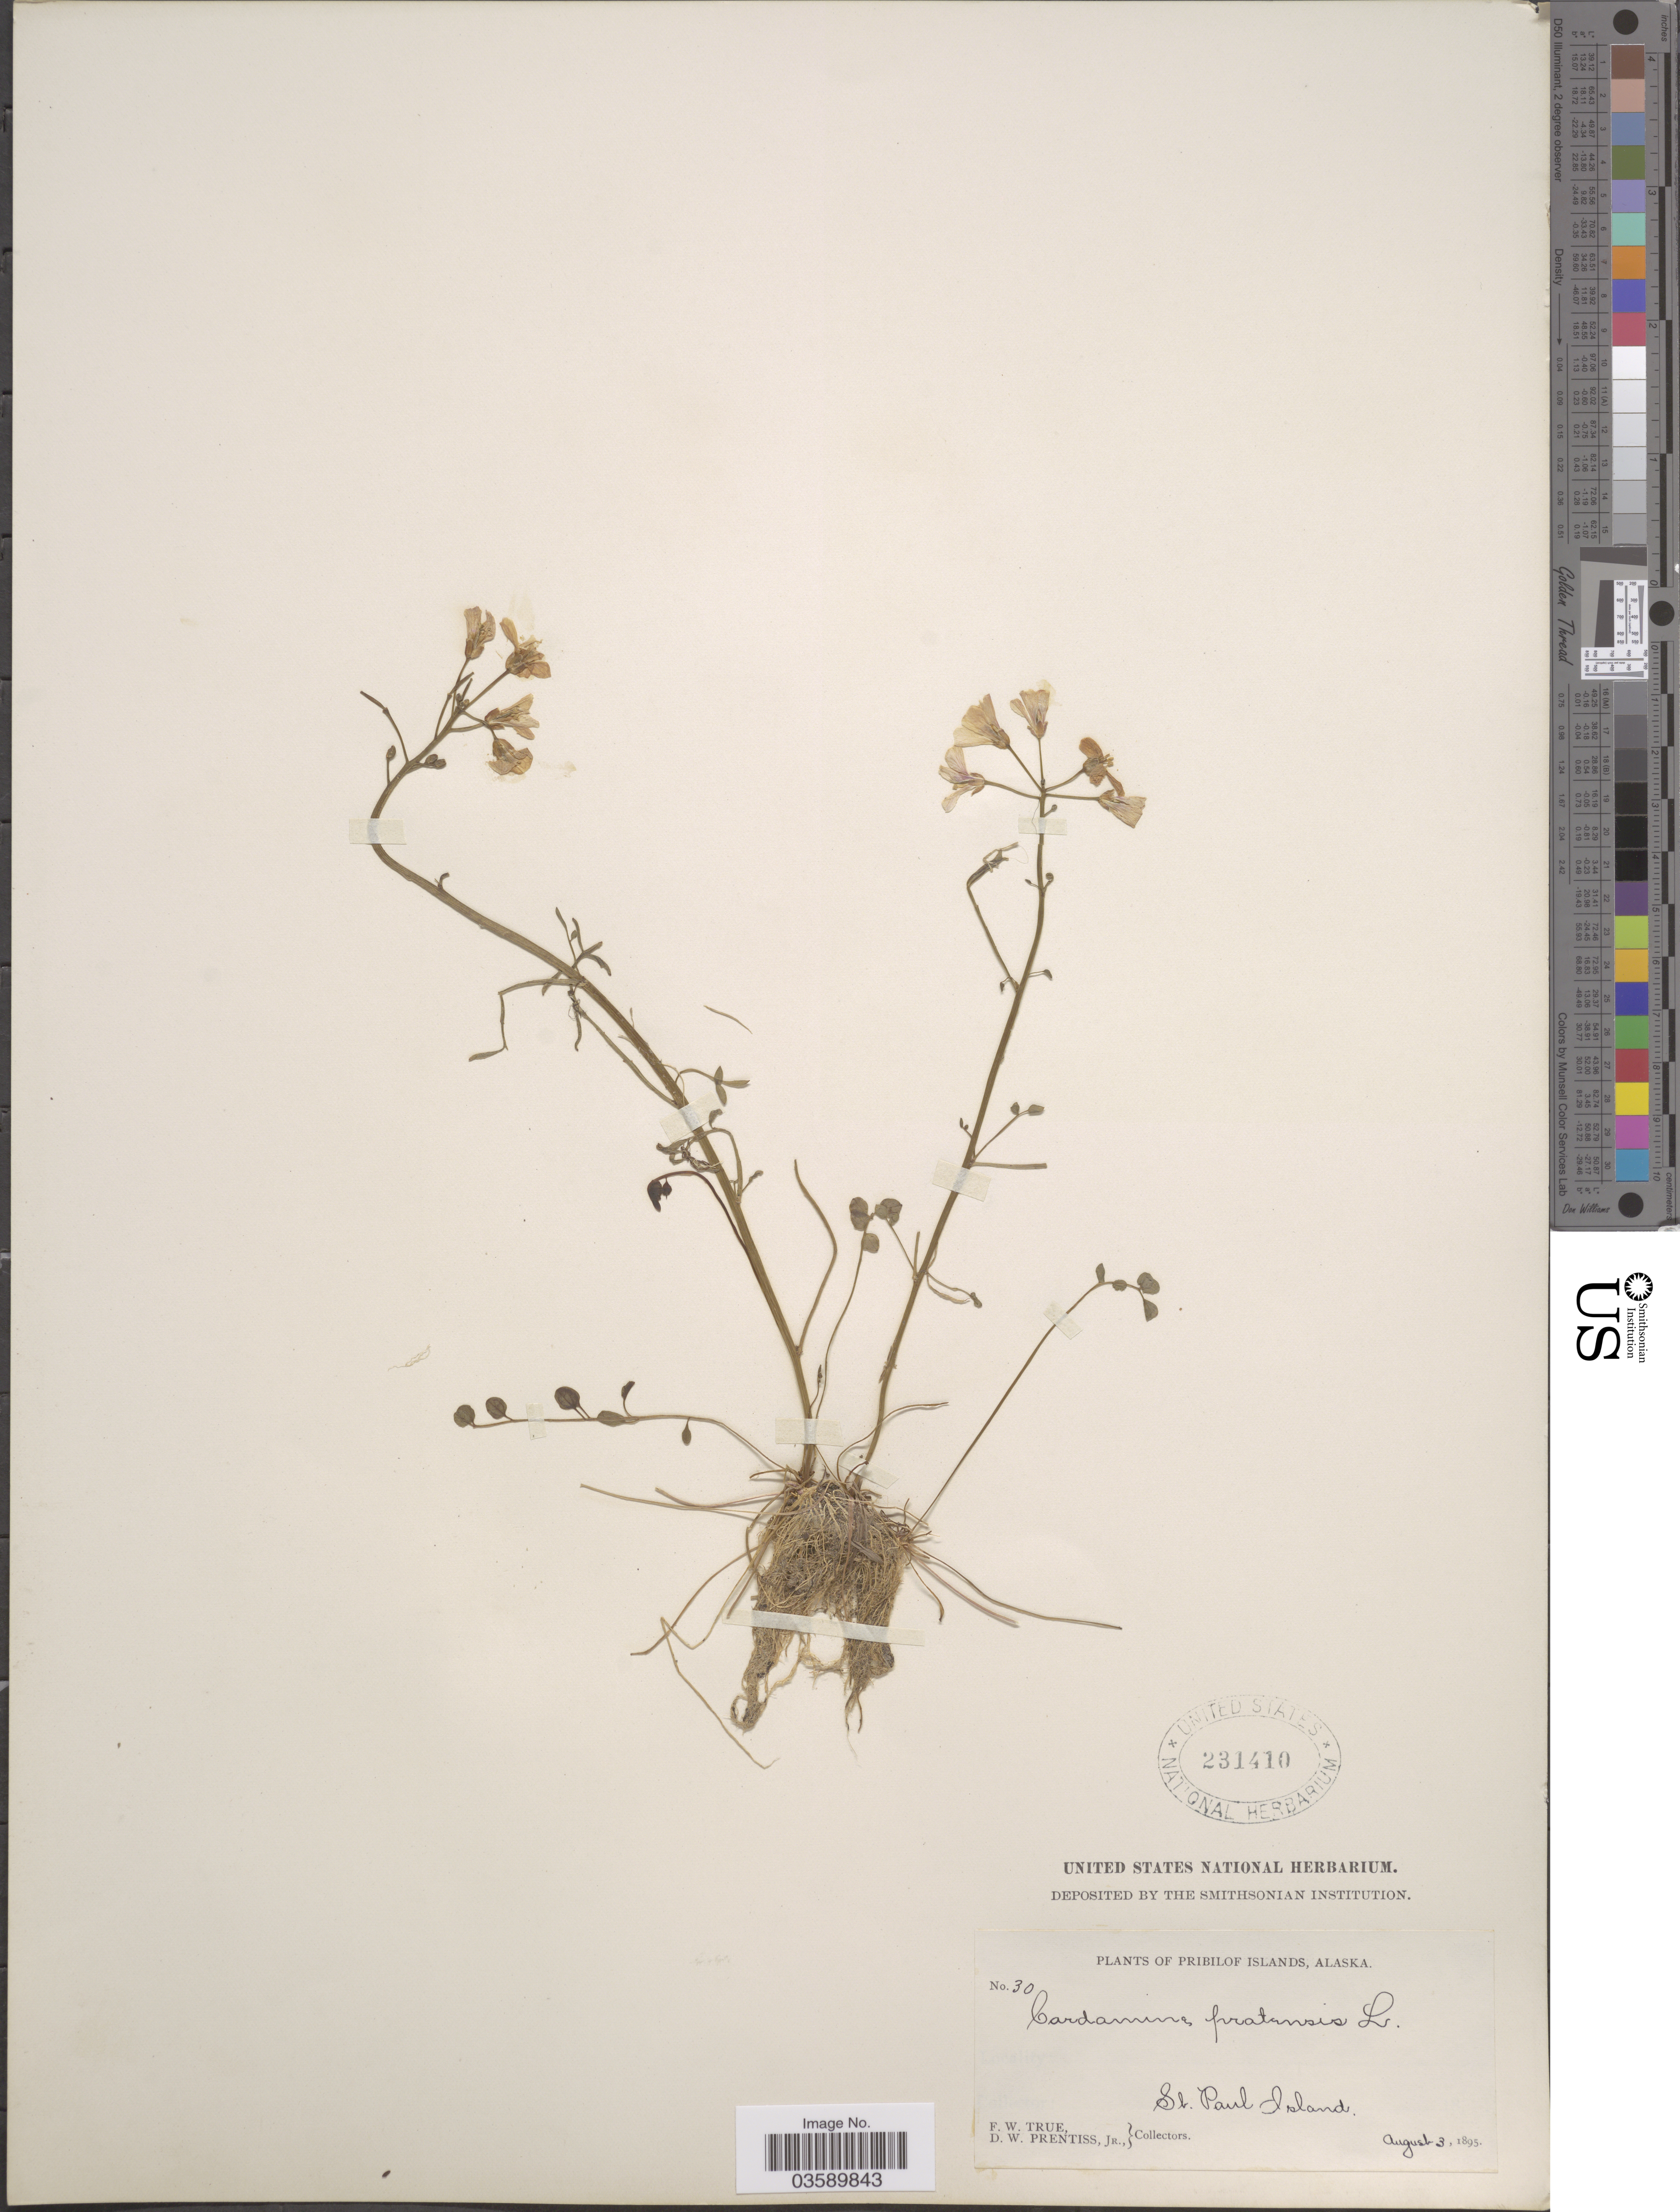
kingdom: Plantae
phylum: Tracheophyta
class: Magnoliopsida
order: Brassicales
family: Brassicaceae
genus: Cardamine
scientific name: Cardamine pratensis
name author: L.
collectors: F. True & D. Prentiss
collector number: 30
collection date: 1895-08-03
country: United States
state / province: Alaska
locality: Pribilof Islnads. St. Paul Island.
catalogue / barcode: US 231410